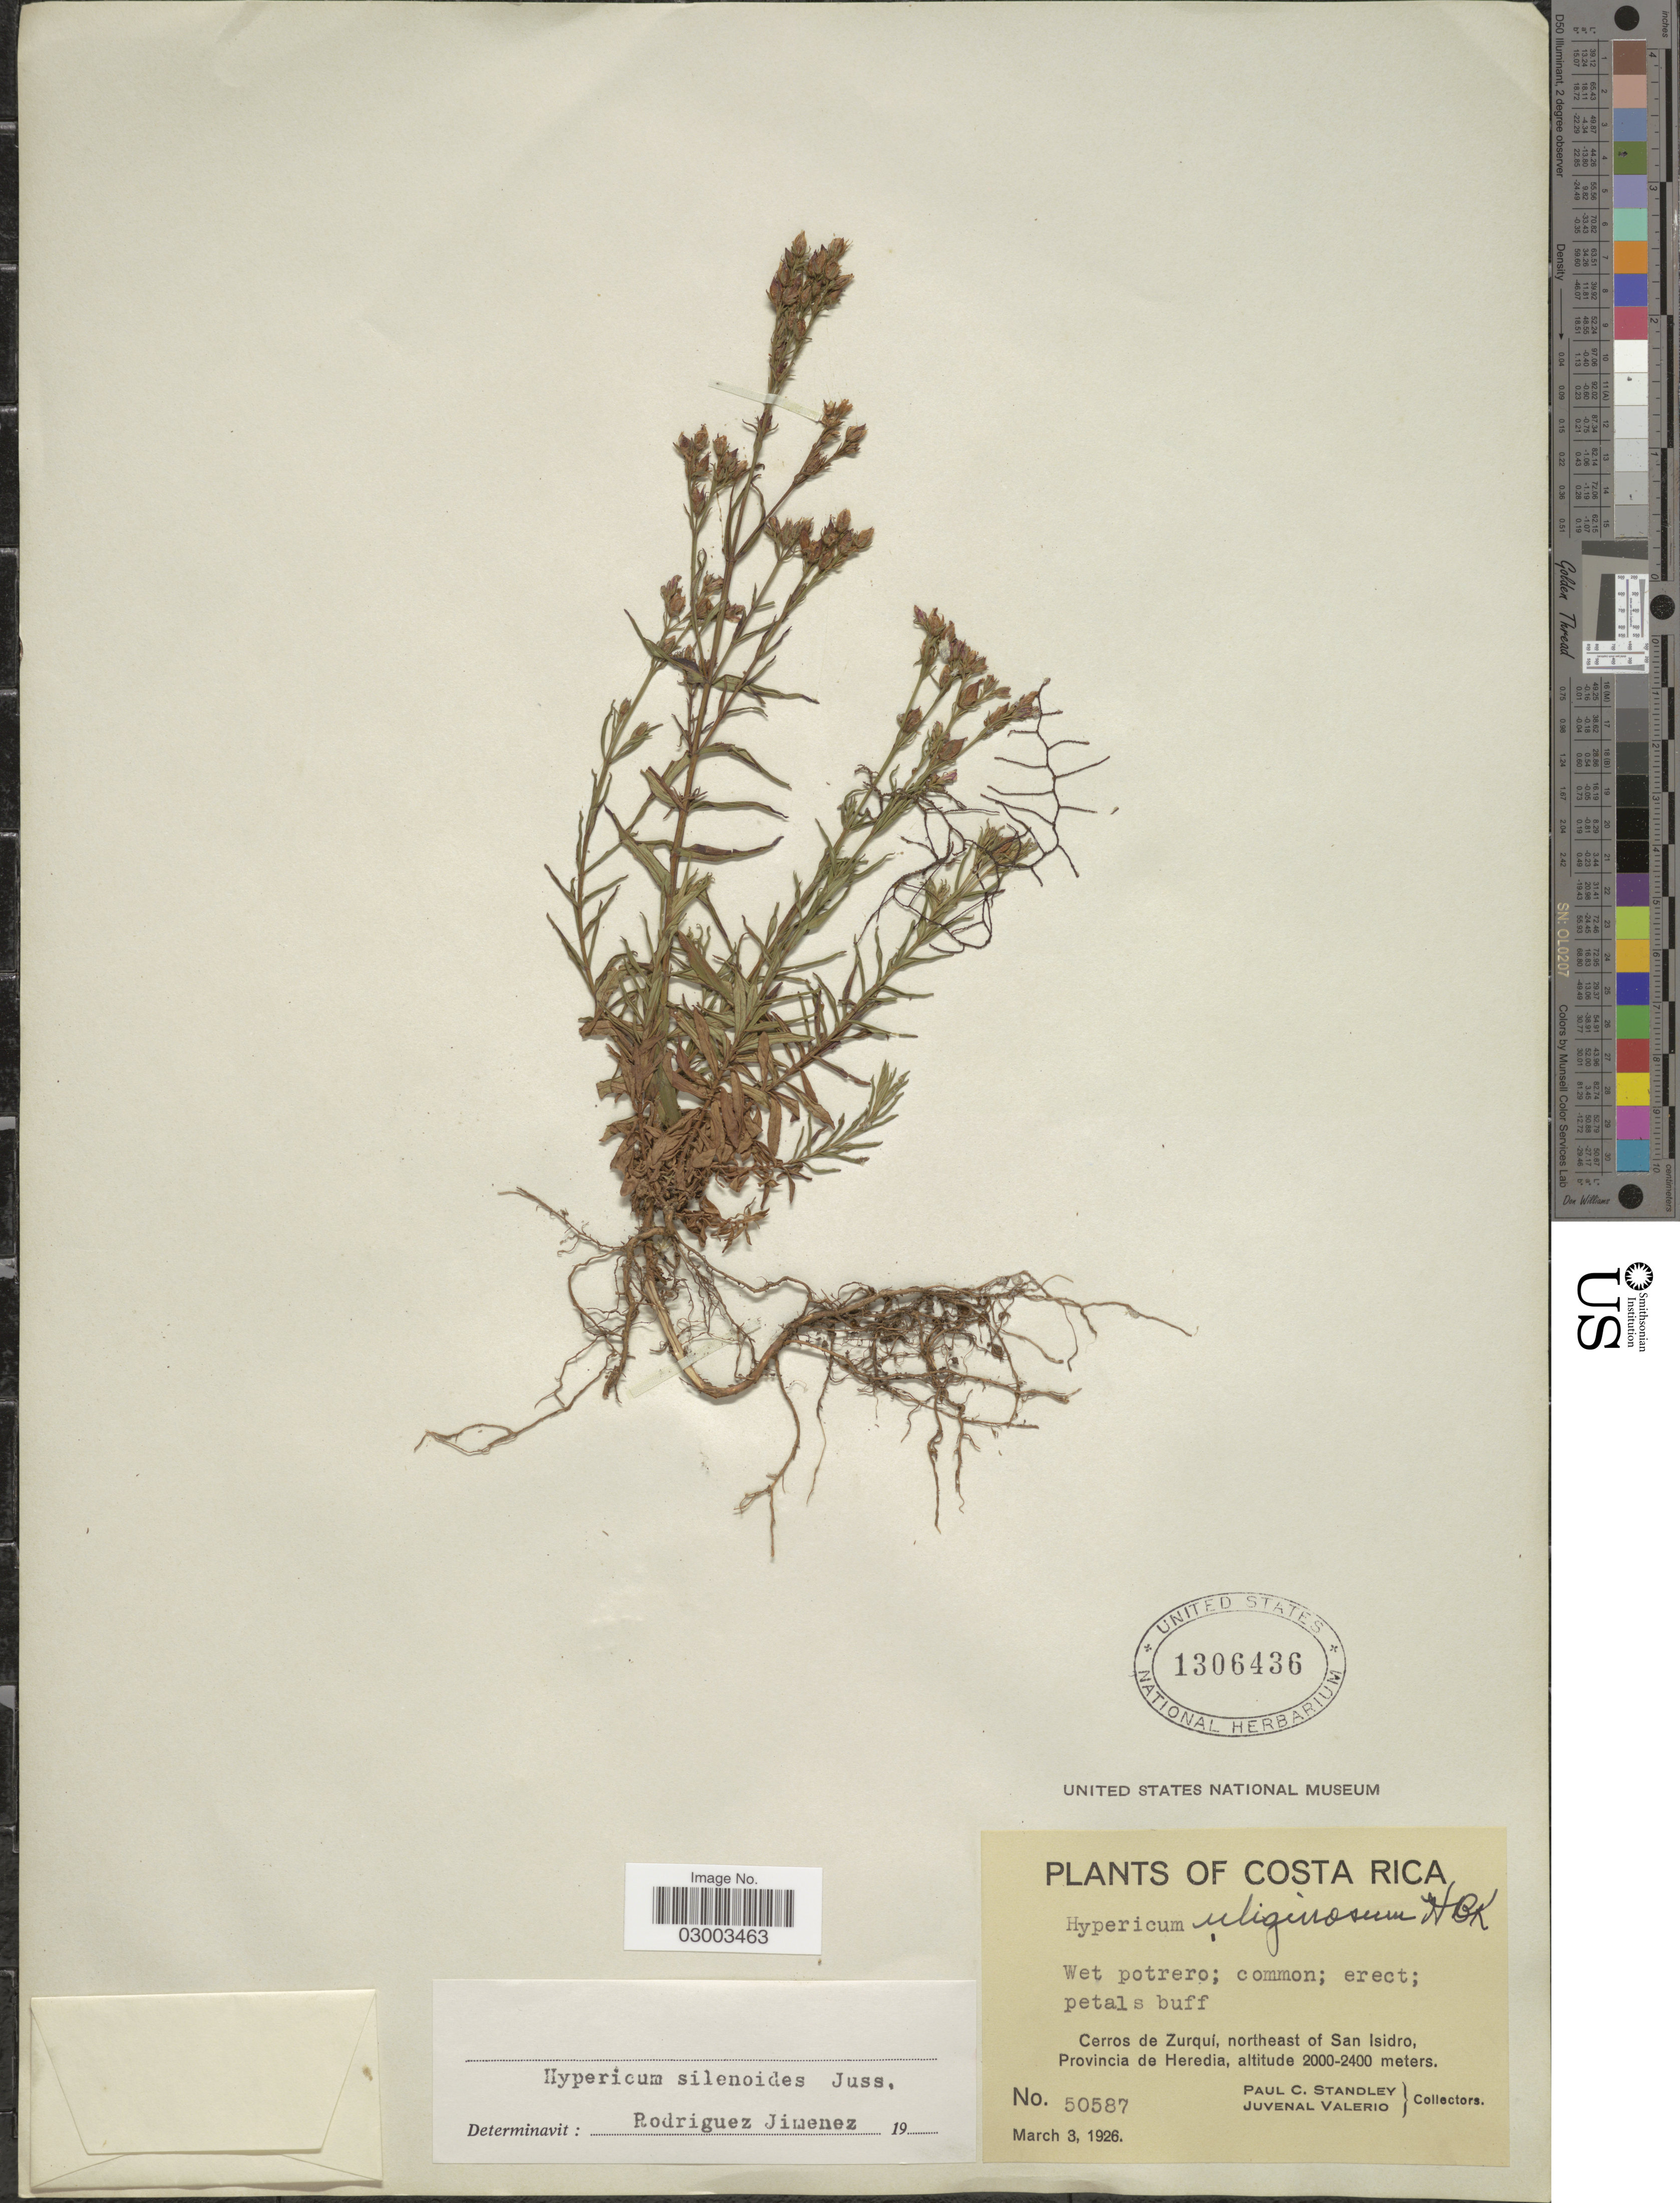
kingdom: Plantae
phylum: Tracheophyta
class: Magnoliopsida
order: Malpighiales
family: Hypericaceae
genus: Hypericum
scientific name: Hypericum silenoides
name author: Juss.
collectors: P. C. Standley & J. Valerio R.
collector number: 50587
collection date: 1926-03-03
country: Costa Rica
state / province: Heredia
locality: Cerros de Zurquí, northeast of San Isidro.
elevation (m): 2000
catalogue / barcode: US 1306436